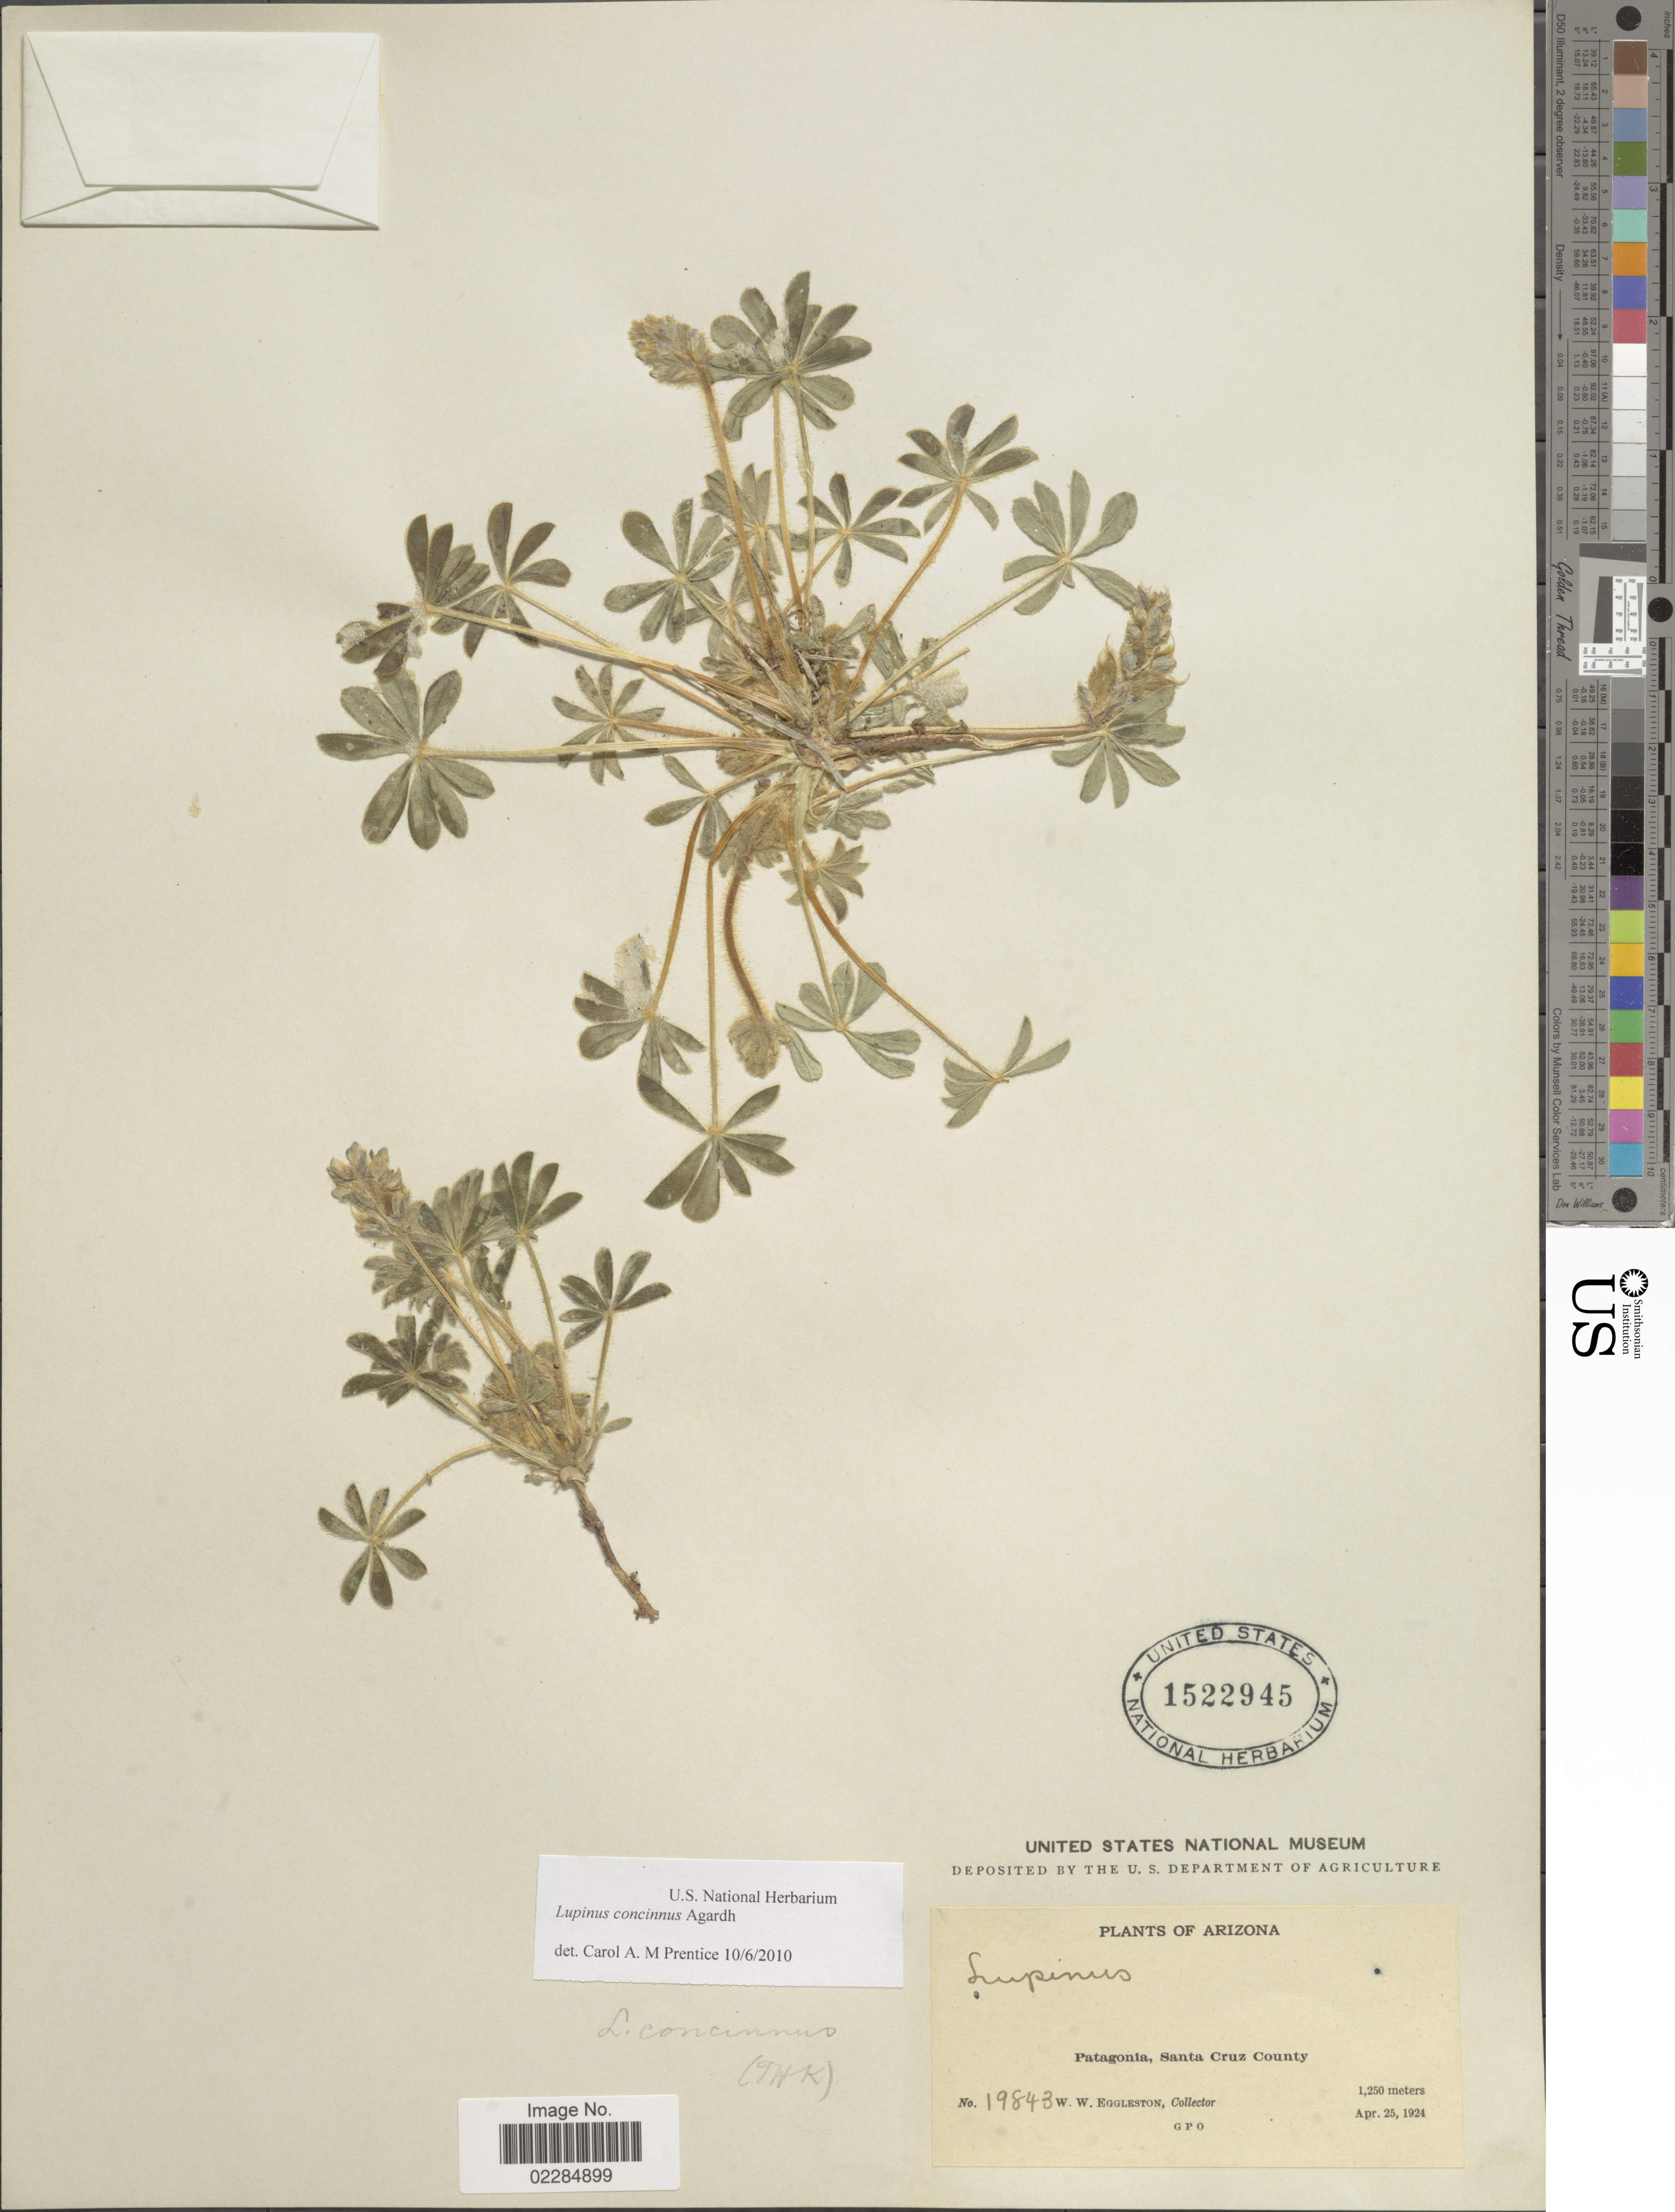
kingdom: Plantae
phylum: Tracheophyta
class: Magnoliopsida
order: Fabales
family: Fabaceae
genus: Lupinus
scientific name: Lupinus concinnus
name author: J. Agardh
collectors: W. W. Eggleston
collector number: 19843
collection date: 1924-04-25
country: United States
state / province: Arizona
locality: Patagonia, Santa Cruz County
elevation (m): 1250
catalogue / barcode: US 1522945